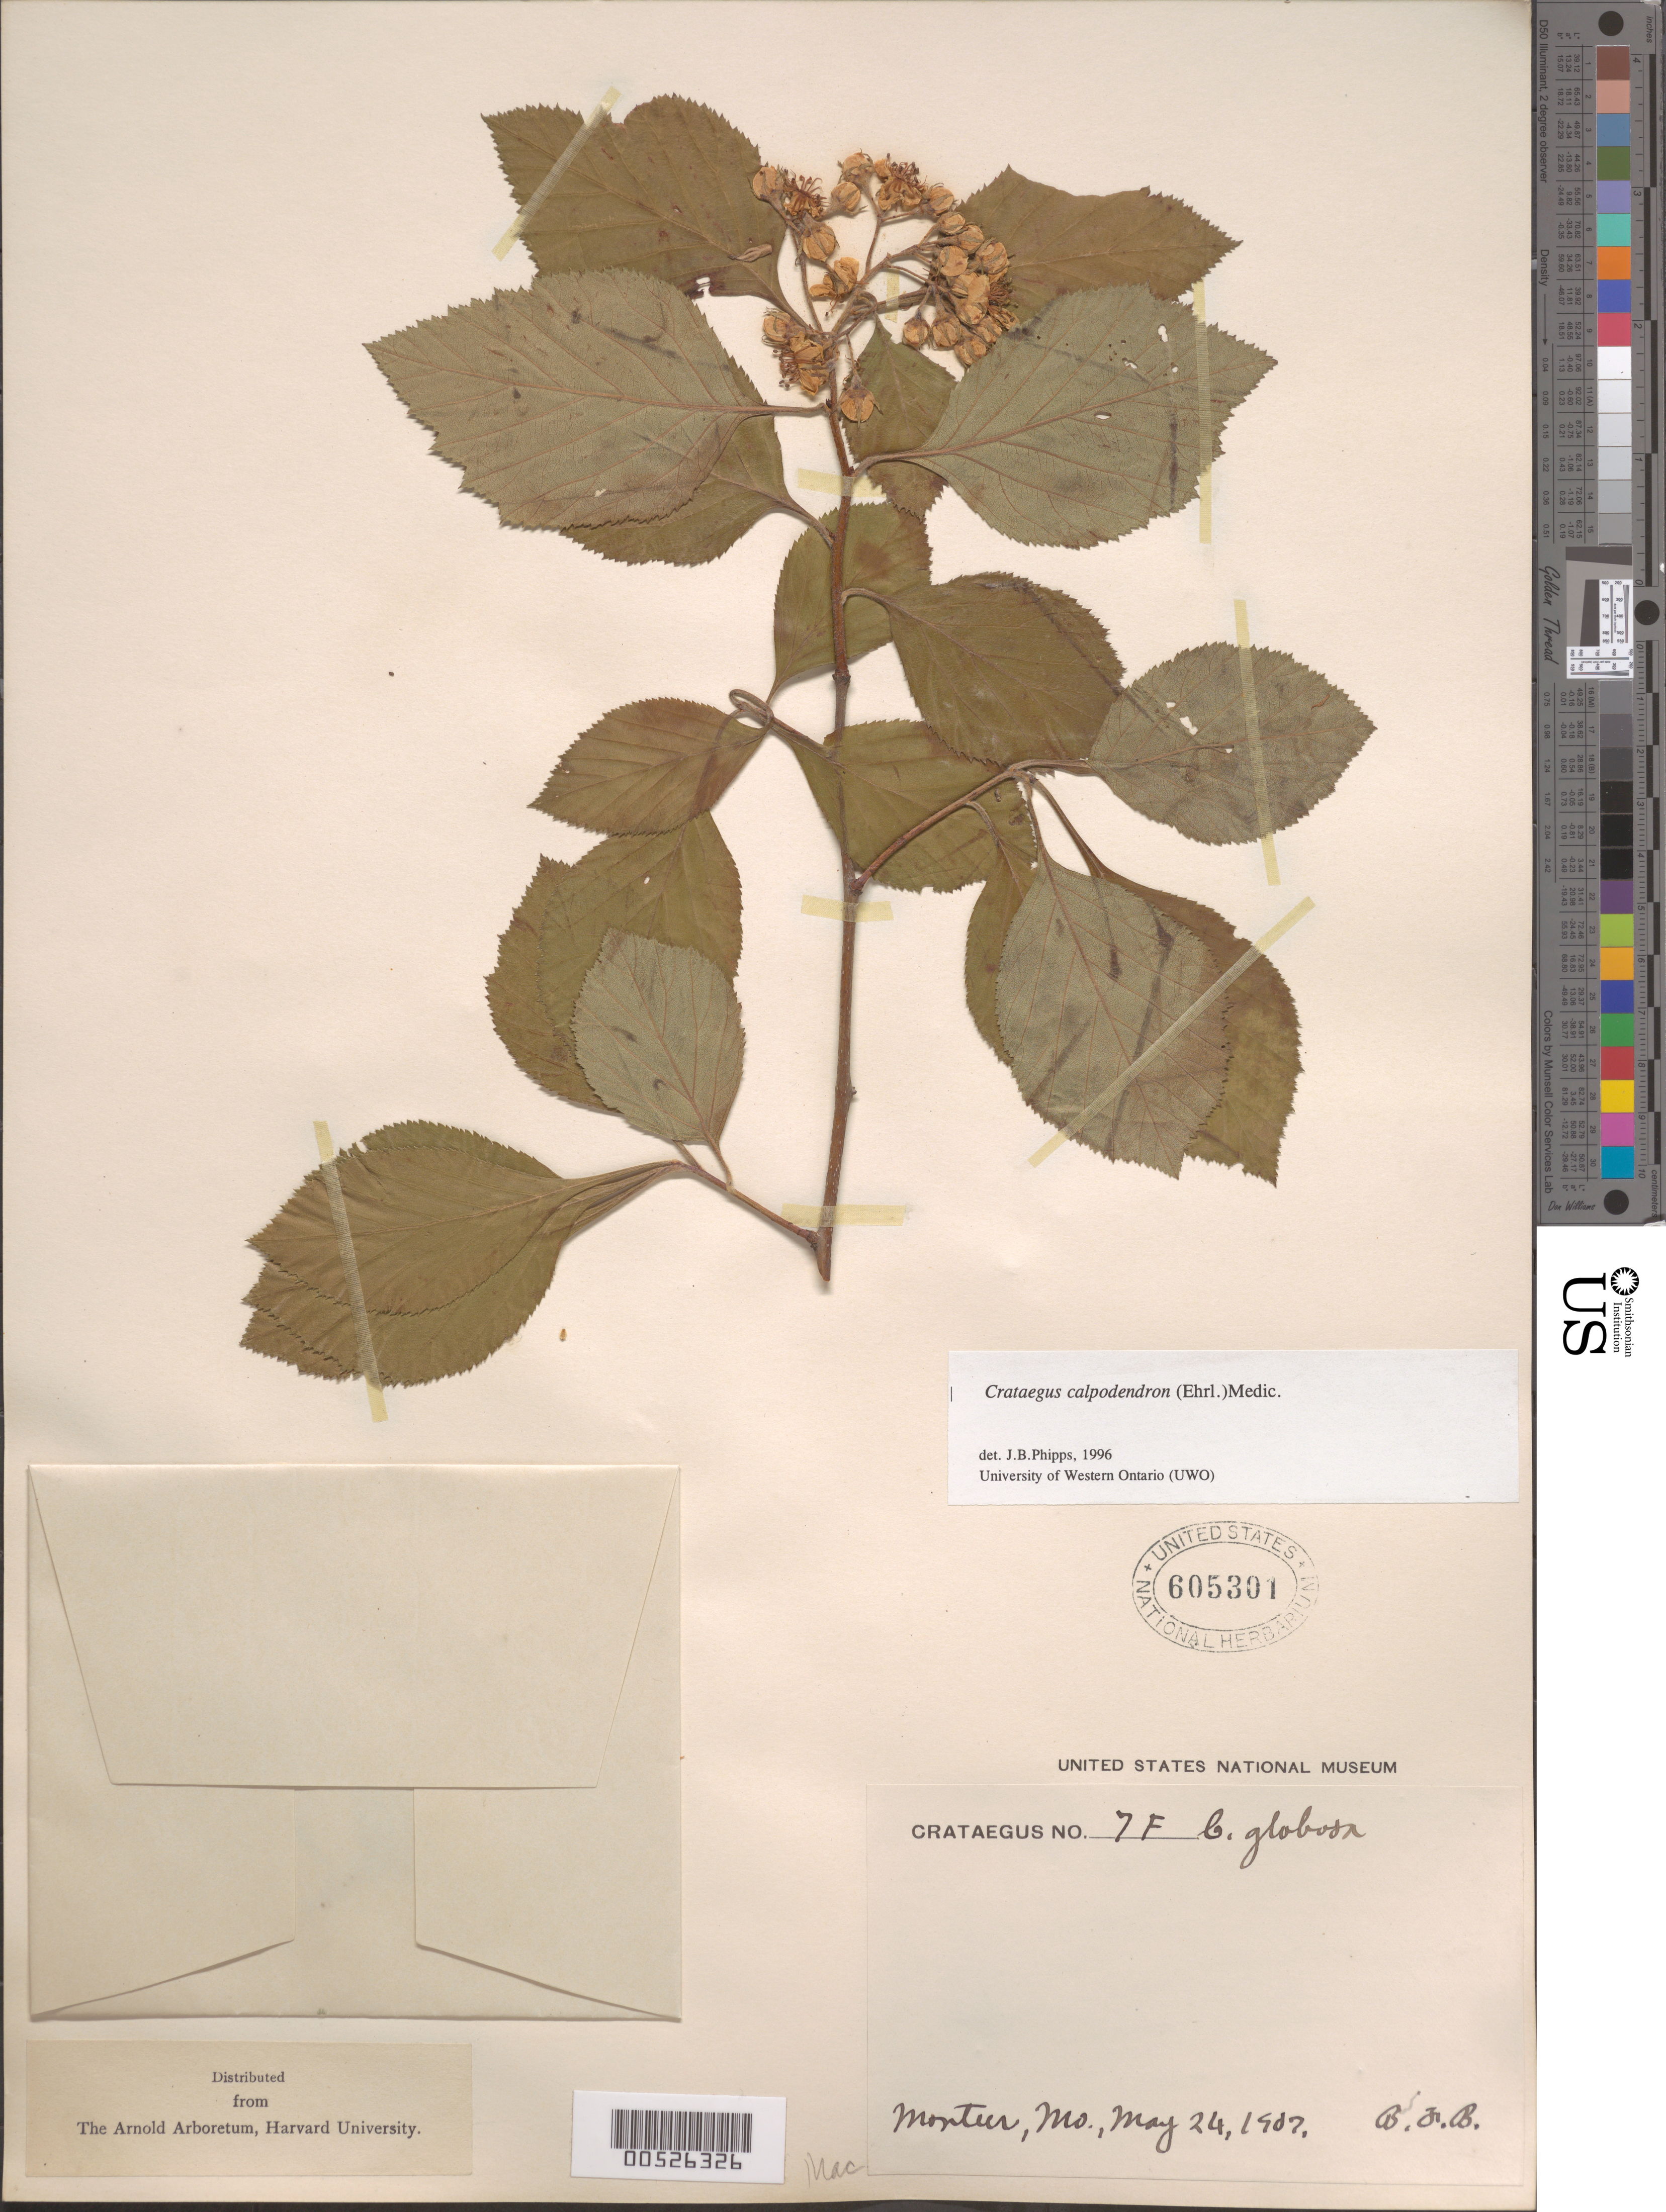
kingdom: Plantae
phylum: Tracheophyta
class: Magnoliopsida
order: Rosales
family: Rosaceae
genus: Crataegus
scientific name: Crataegus calpodendron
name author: (Ehrh.) Medik.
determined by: Phipps, James B., (UWO), University of Western Ontario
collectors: B. F. Bush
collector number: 7F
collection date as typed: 24 May 1907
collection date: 1907-05-24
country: United States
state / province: Missouri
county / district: Shannon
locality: Monteer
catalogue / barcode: US 605301